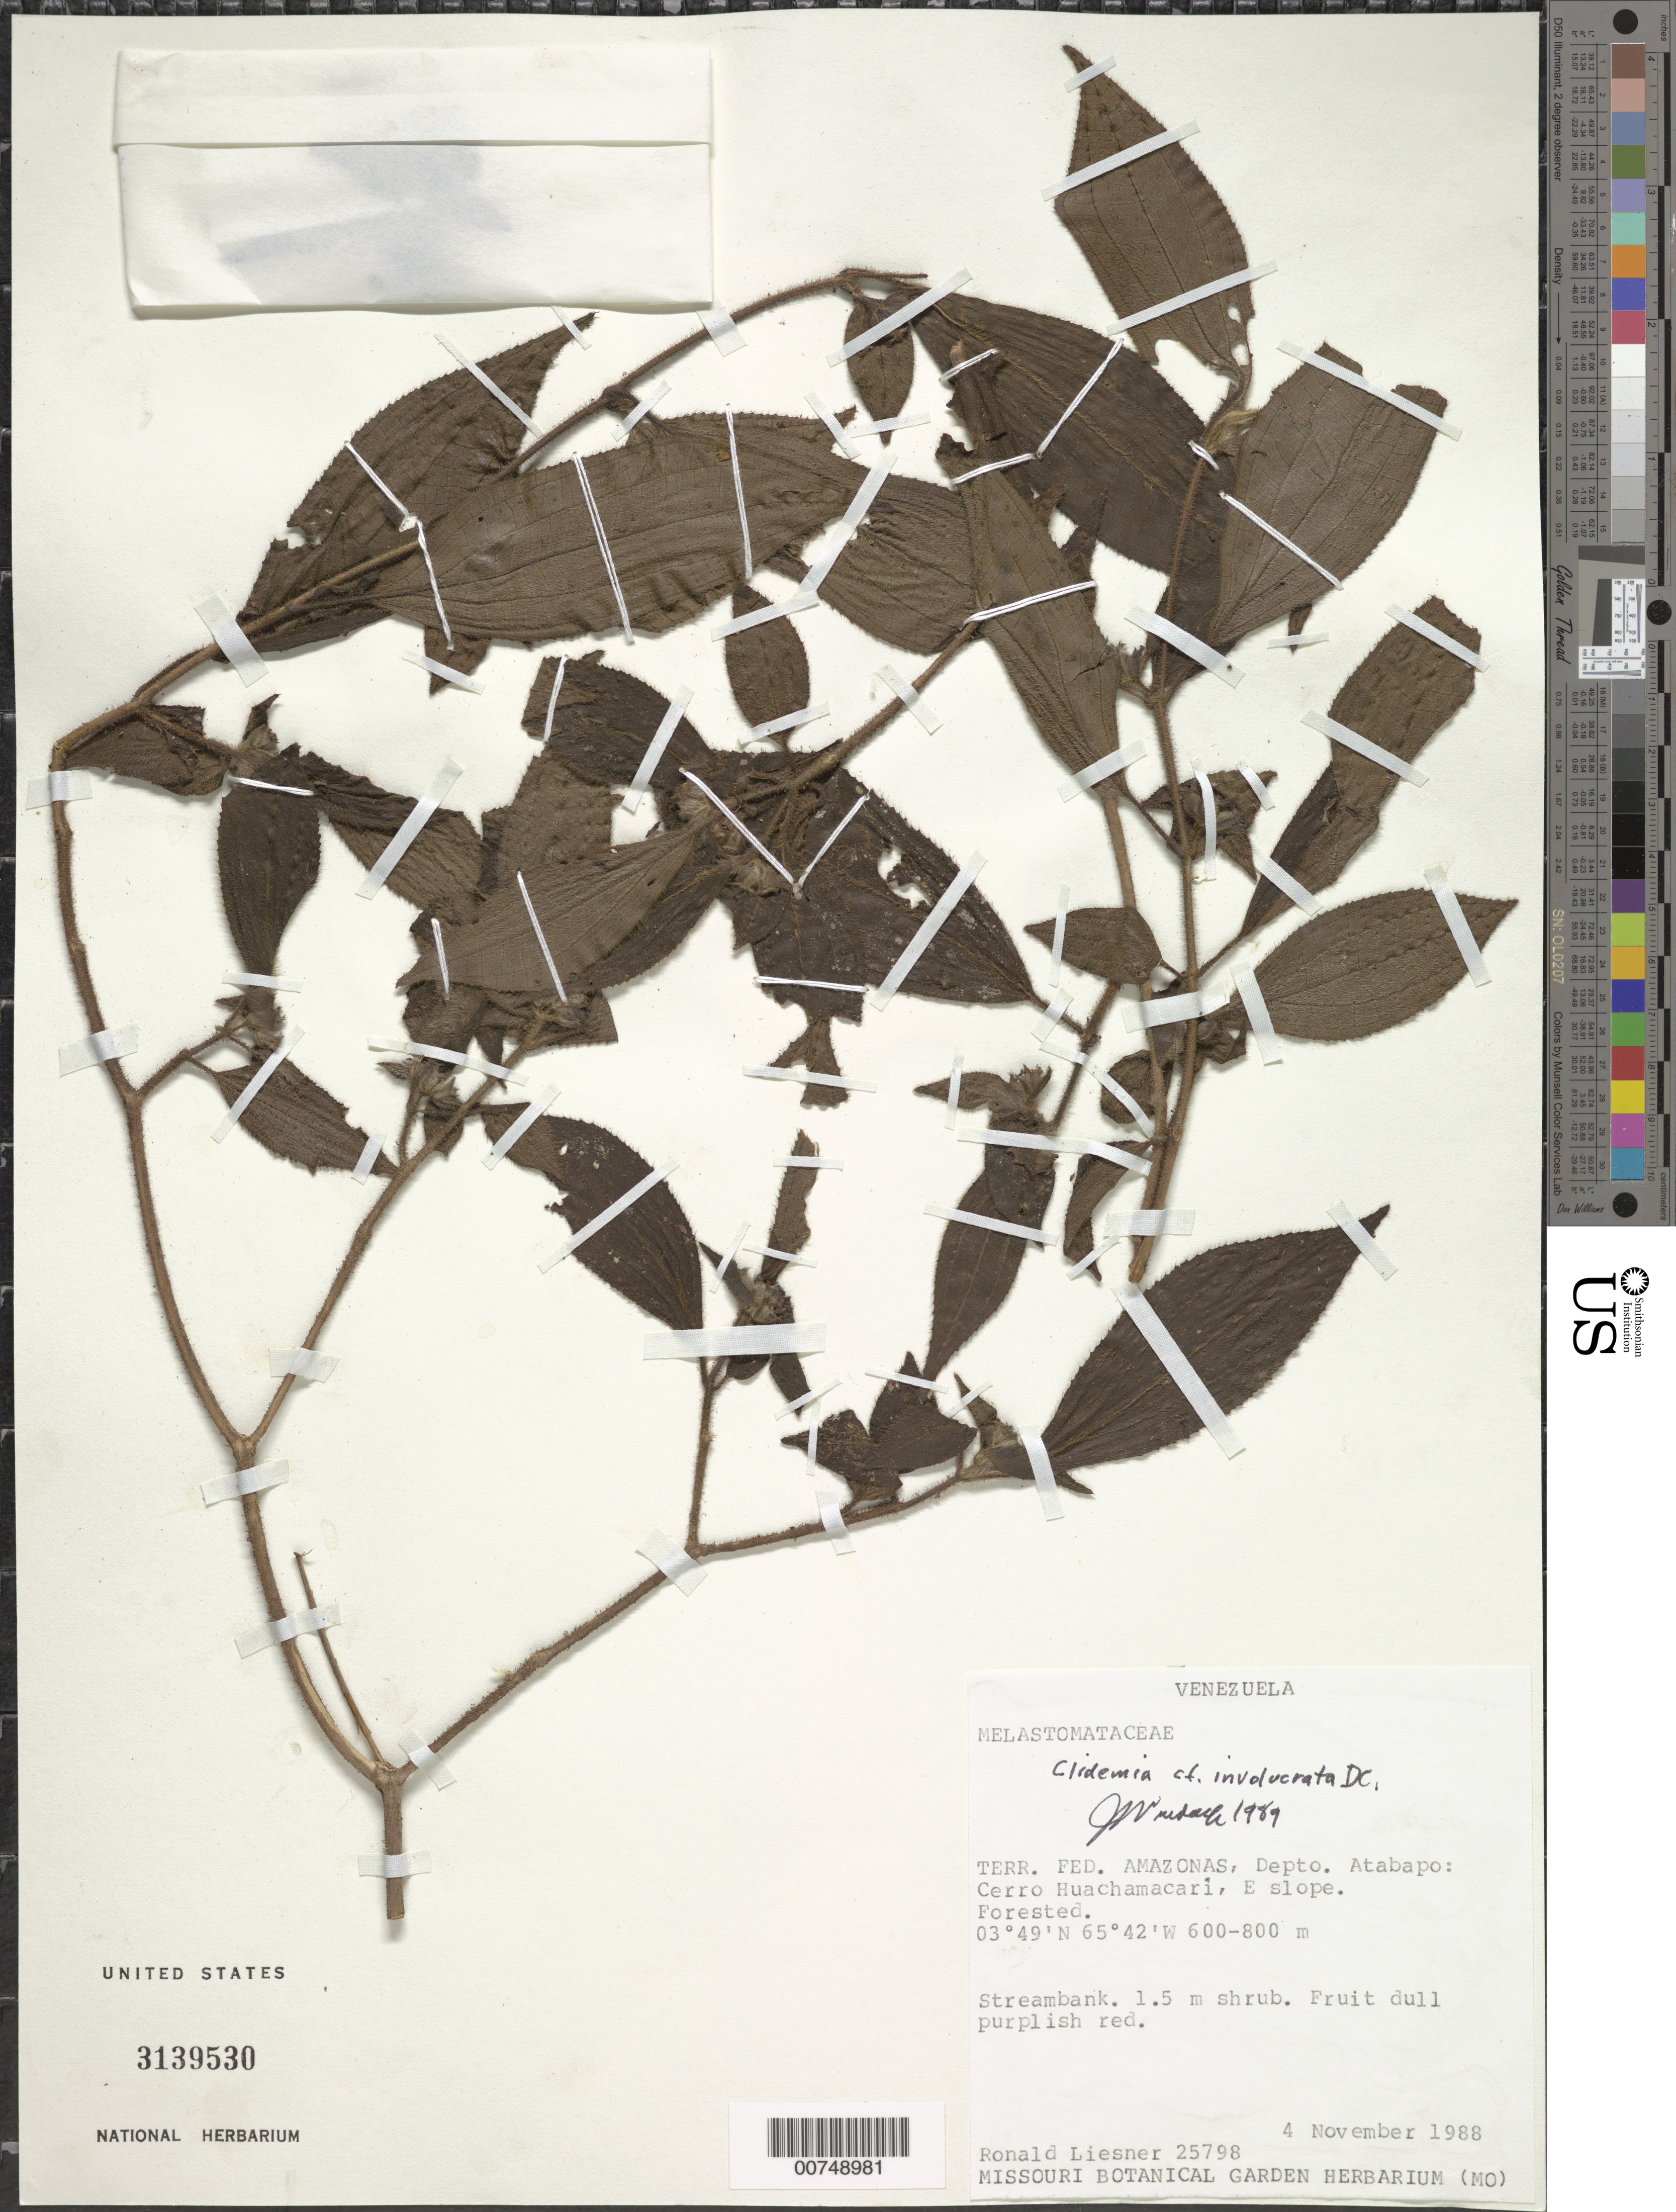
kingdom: Plantae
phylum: Tracheophyta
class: Magnoliopsida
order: Myrtales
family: Melastomataceae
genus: Clidemia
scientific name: Clidemia involucrata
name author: DC.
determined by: Wurdack, John J., (US), US (UNITED STATES)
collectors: R. L. Liesner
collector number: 25798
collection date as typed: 4-Nov-88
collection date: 1988-11-04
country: Venezuela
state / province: Amazonas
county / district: Atabapo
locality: Cerro Huachamacari, E slope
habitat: Forested streambank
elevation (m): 600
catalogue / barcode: US 3139530